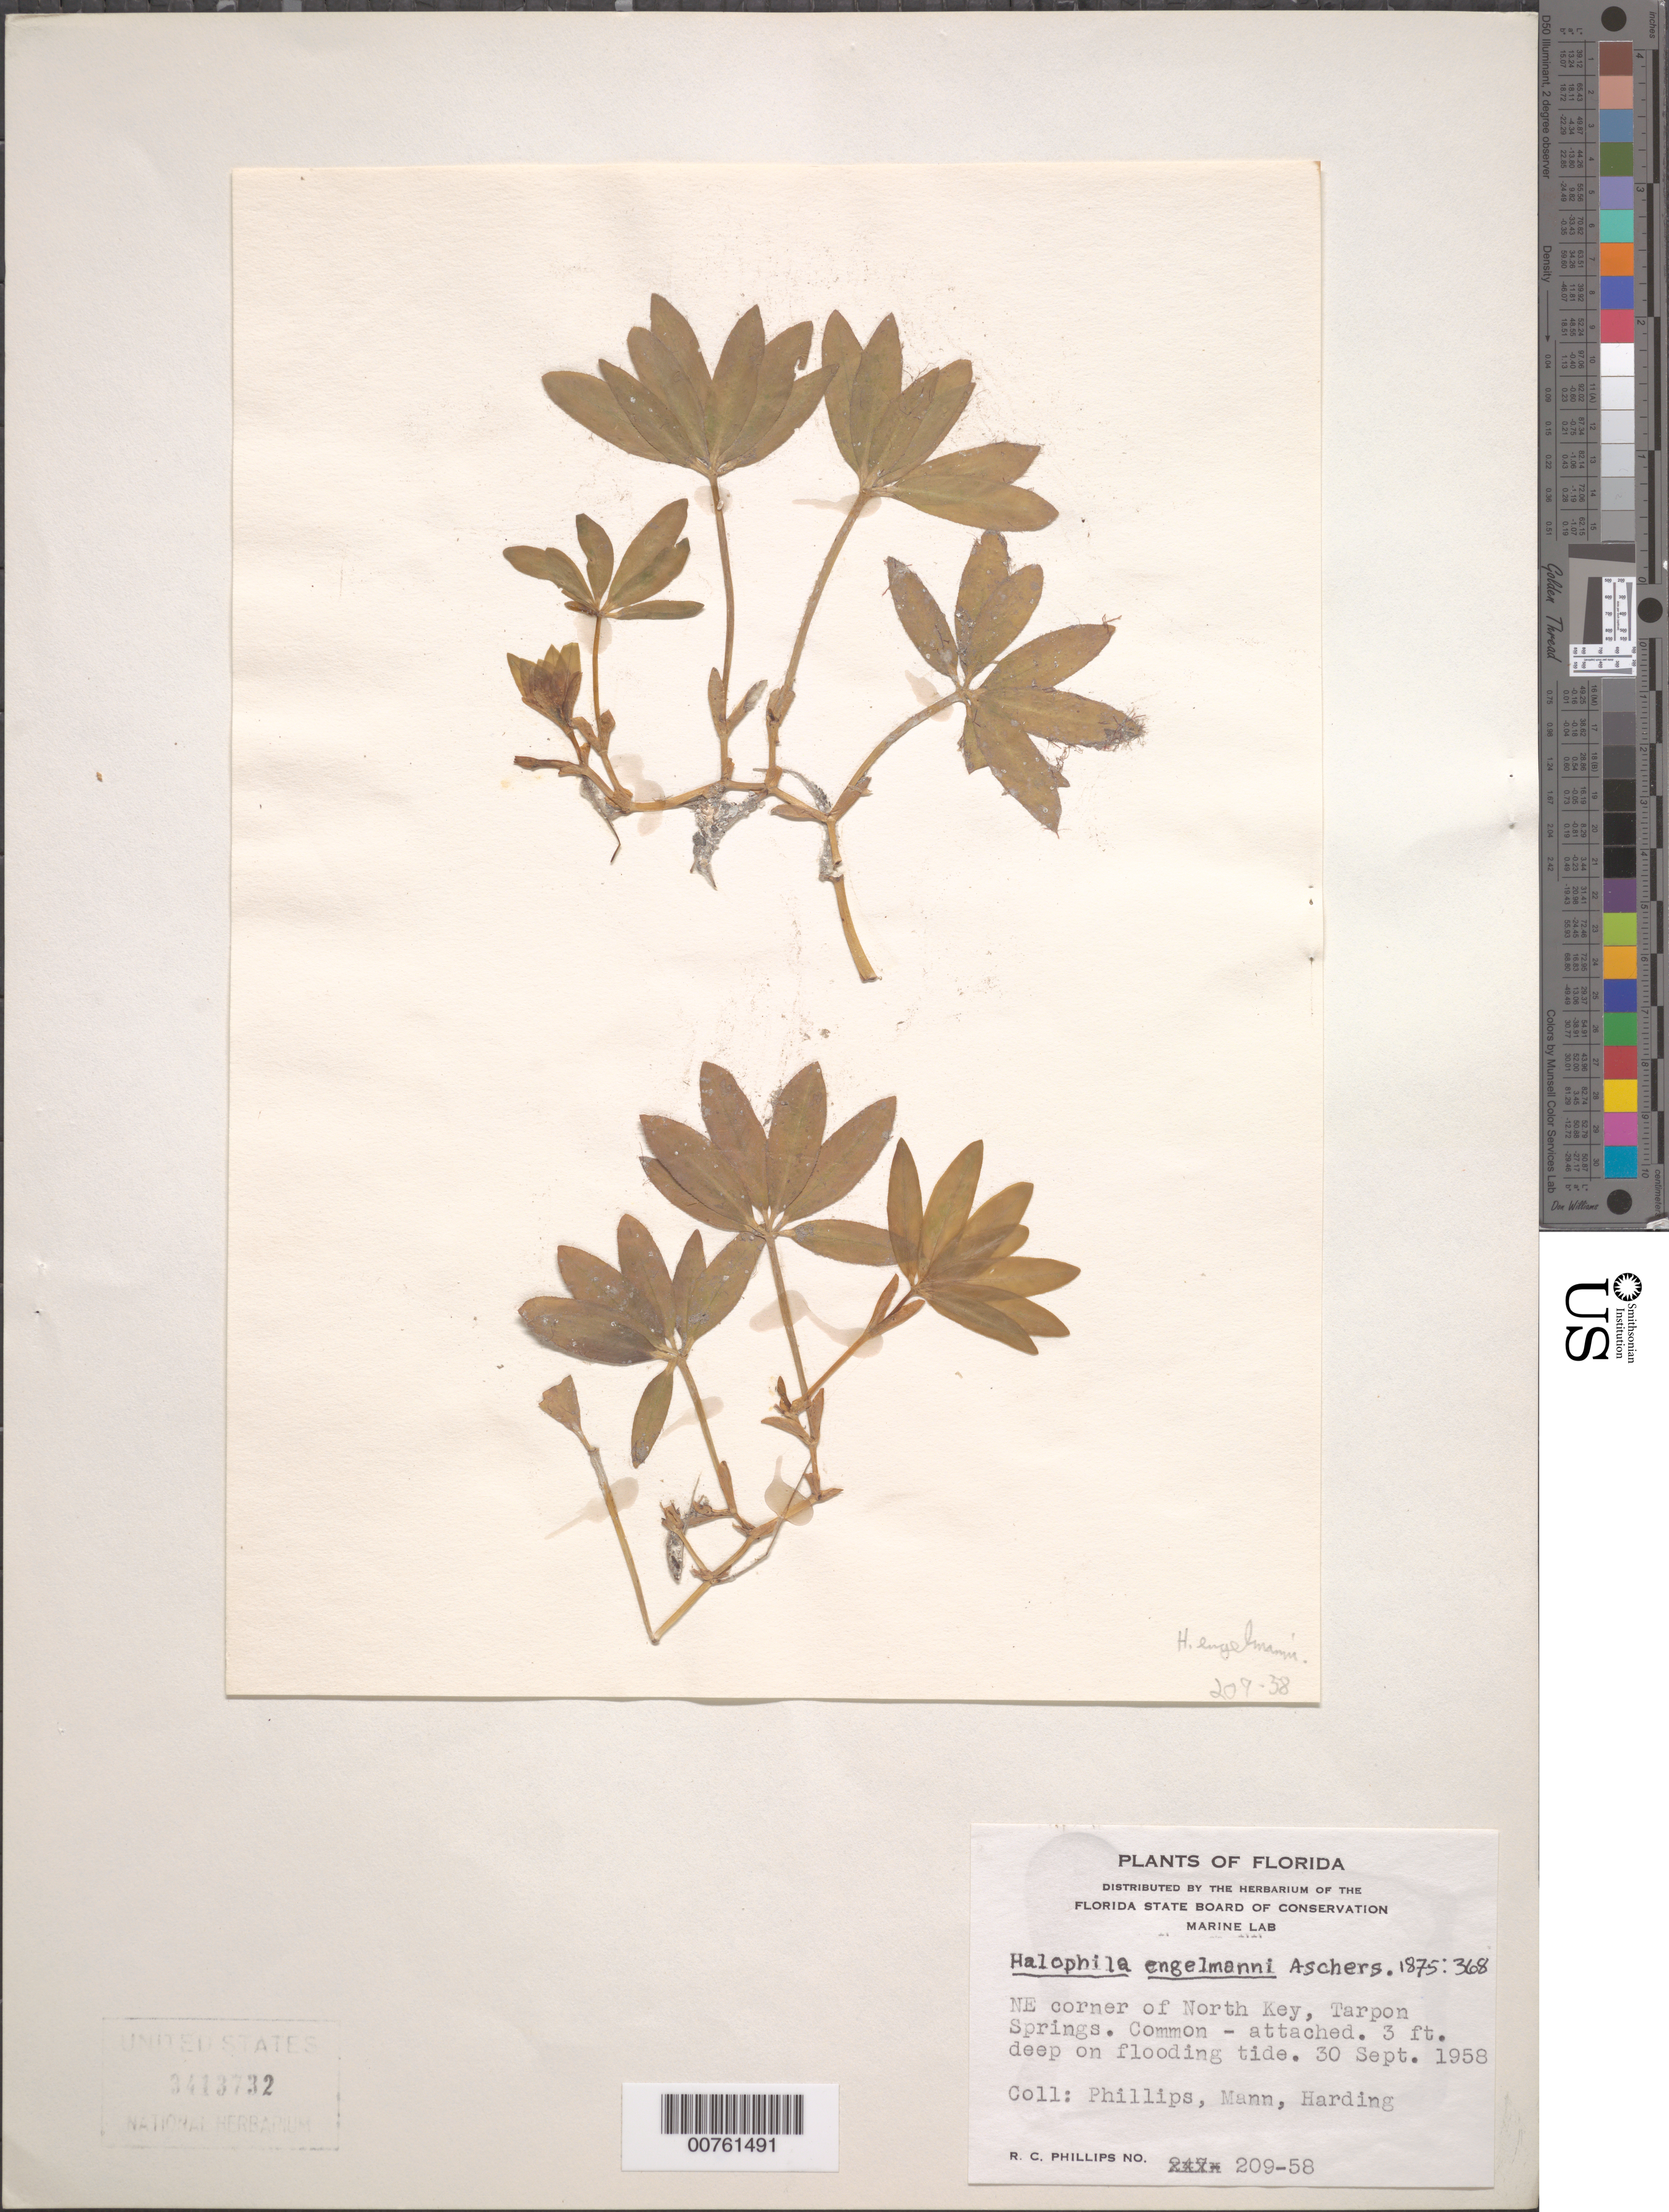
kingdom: Plantae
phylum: Tracheophyta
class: Liliopsida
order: Alismatales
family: Hydrocharitaceae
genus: Halophila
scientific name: Halophila engelmannii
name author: Asch.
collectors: R. Phillips, Mann, -- & -. Harding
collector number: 20958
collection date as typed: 30 Sep 1958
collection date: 1958-09-30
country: United States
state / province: Florida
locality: Florida: NE corner of North Key, Tarpon Springs.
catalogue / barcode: US 3413732